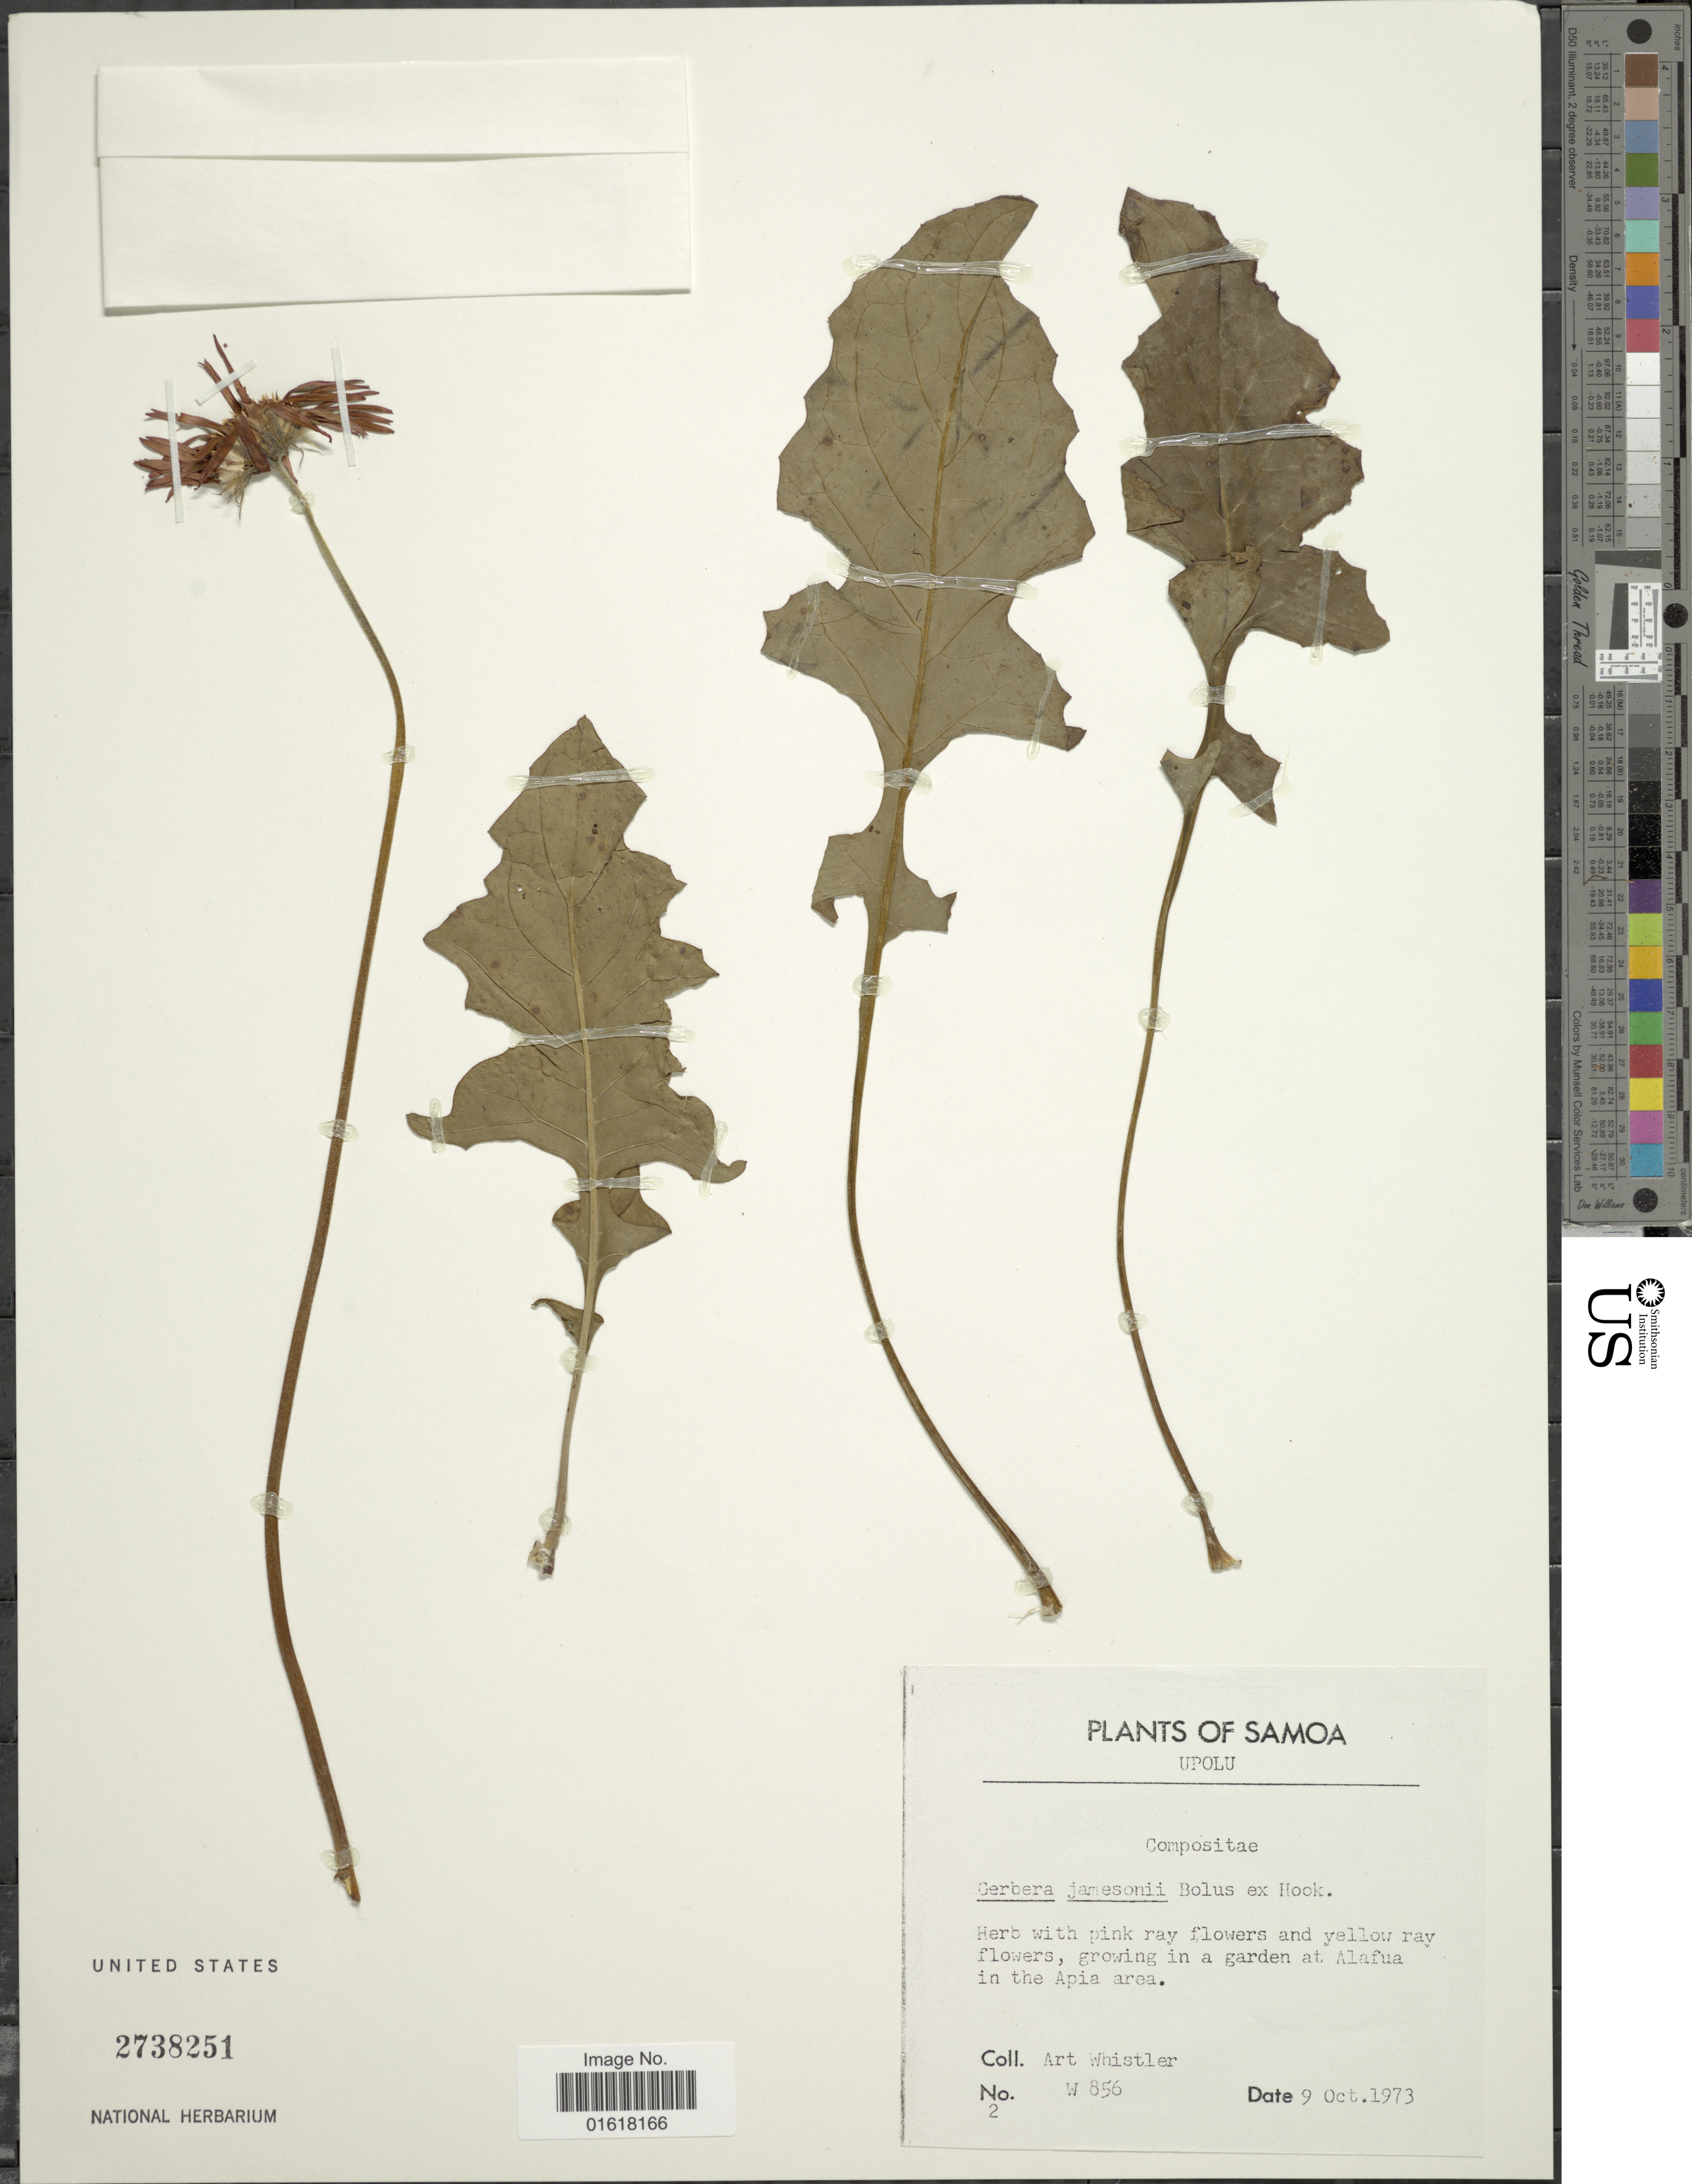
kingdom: Plantae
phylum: Tracheophyta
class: Magnoliopsida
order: Asterales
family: Asteraceae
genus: Gerbera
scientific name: Gerbera jamesonii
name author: Bolus ex Hook. f.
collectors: A. Whistler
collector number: W856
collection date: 1973-10-09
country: Samoa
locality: Samoa. Upolu. In a garden at Alafua in the Apia area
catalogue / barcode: US 2738251